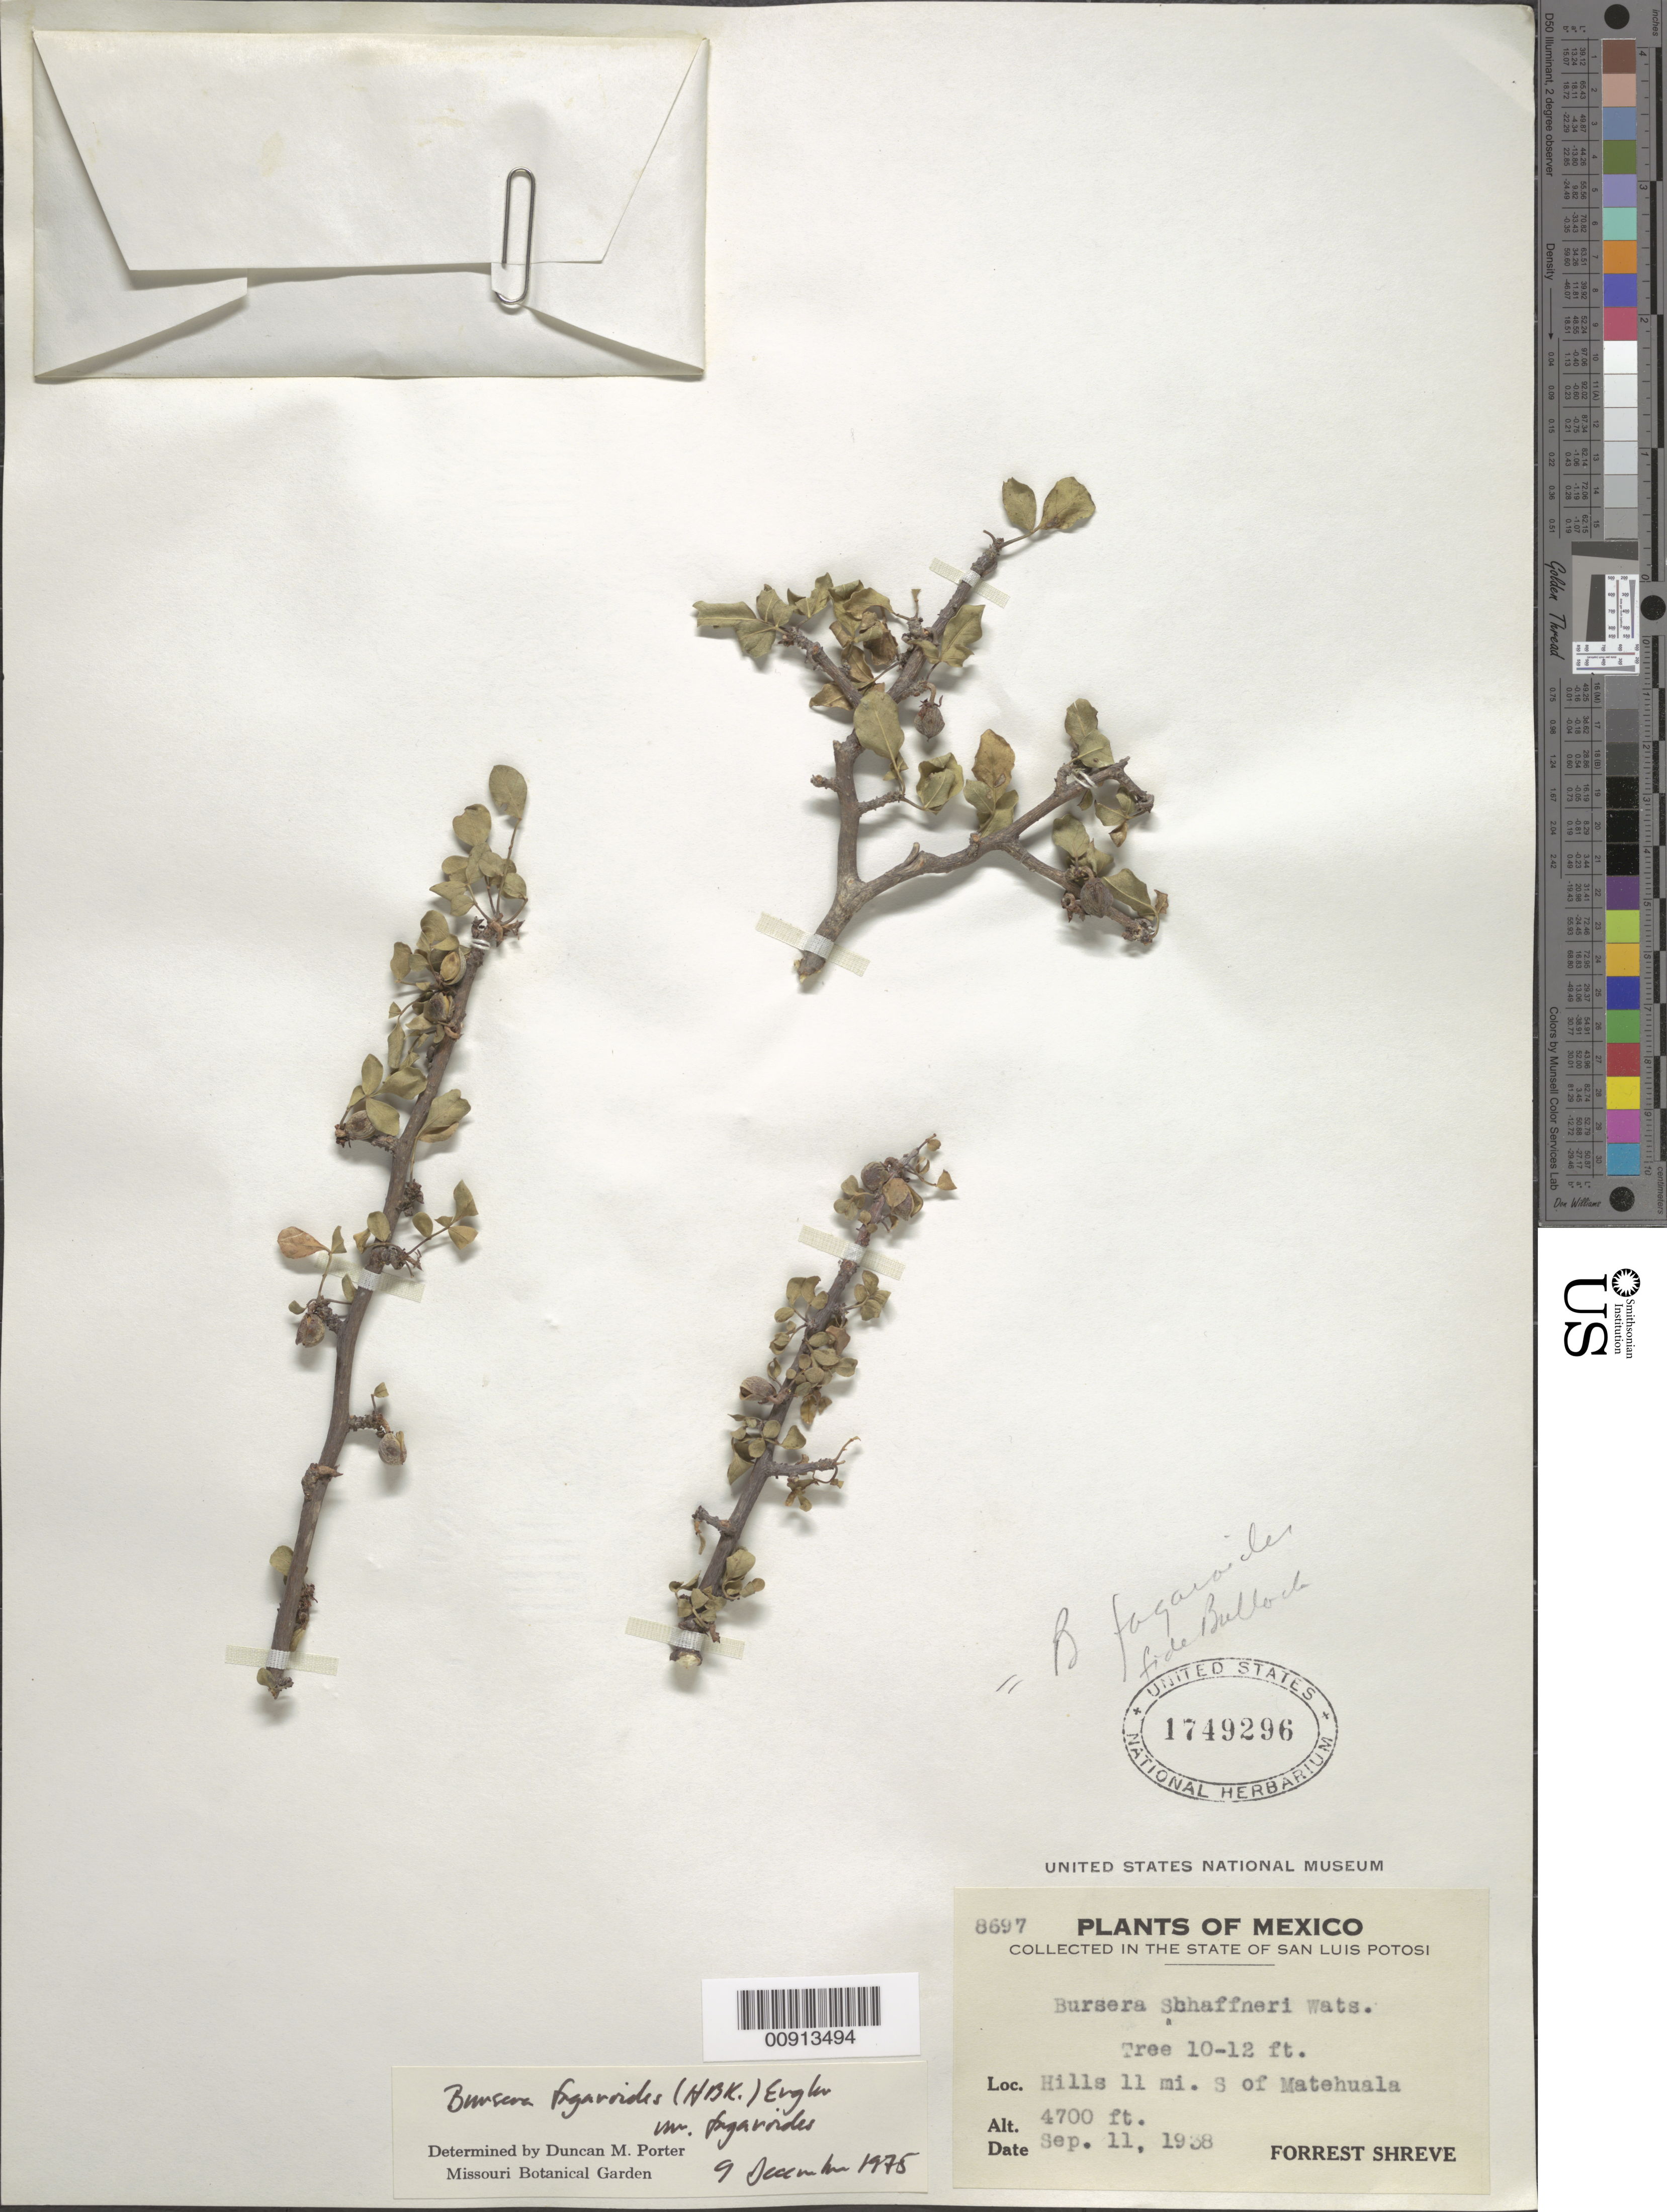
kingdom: Plantae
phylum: Tracheophyta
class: Magnoliopsida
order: Sapindales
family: Burseraceae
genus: Bursera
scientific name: Bursera fagaroides var. fagaroides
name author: (Kunth) Engl.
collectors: F. Shreve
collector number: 8697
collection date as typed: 11 Sep 1938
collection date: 1938-09-11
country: Mexico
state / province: San Luis Potosí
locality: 11 mi. S of Matehuala, State of San Luis Potosí.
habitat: Hills.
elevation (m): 1433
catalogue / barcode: US 1749296